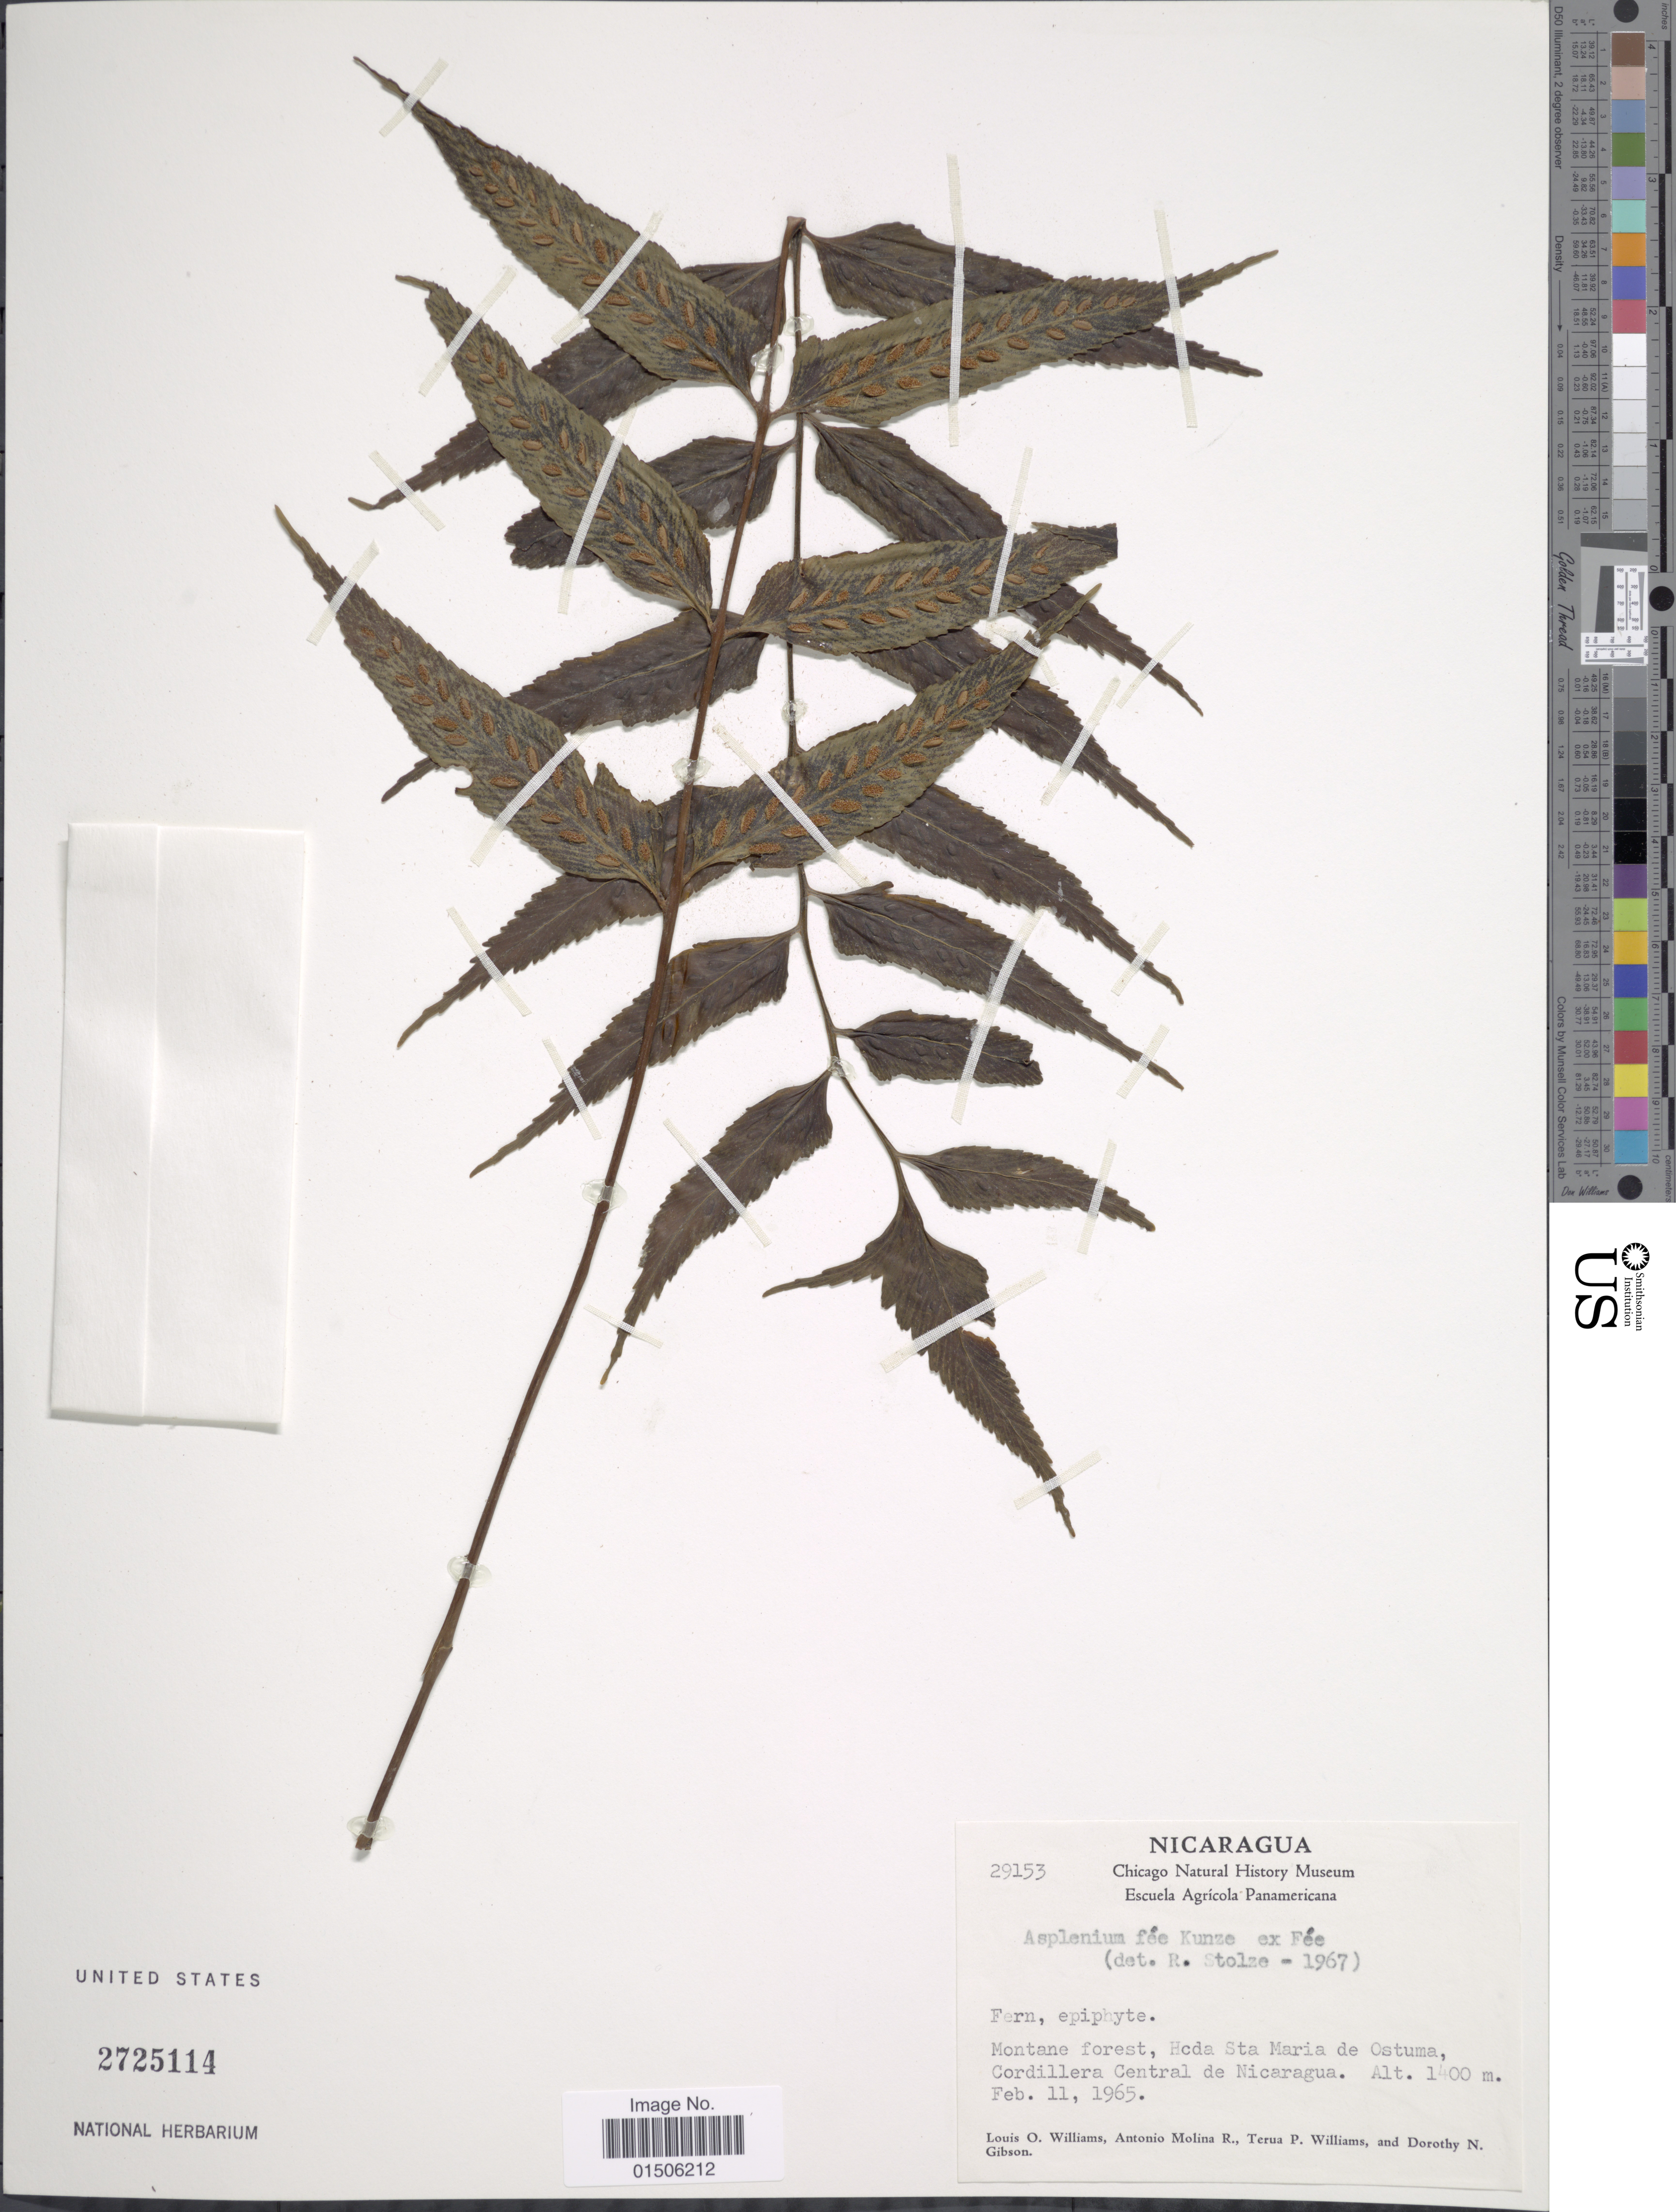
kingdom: Plantae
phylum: Tracheophyta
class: Polypodiopsida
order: Polypodiales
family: Aspleniaceae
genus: Asplenium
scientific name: Asplenium feei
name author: Kunze ex Fée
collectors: L. O. Williams, A. Molina R., T. P. Williams & D. N. Gibson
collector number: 29153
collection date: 1965-02-11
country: Nicaragua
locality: Montane forest, Hcda Sta Maria de Ostuma, Cordillera Central de Nicaragua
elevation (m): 1400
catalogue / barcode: US 2725114